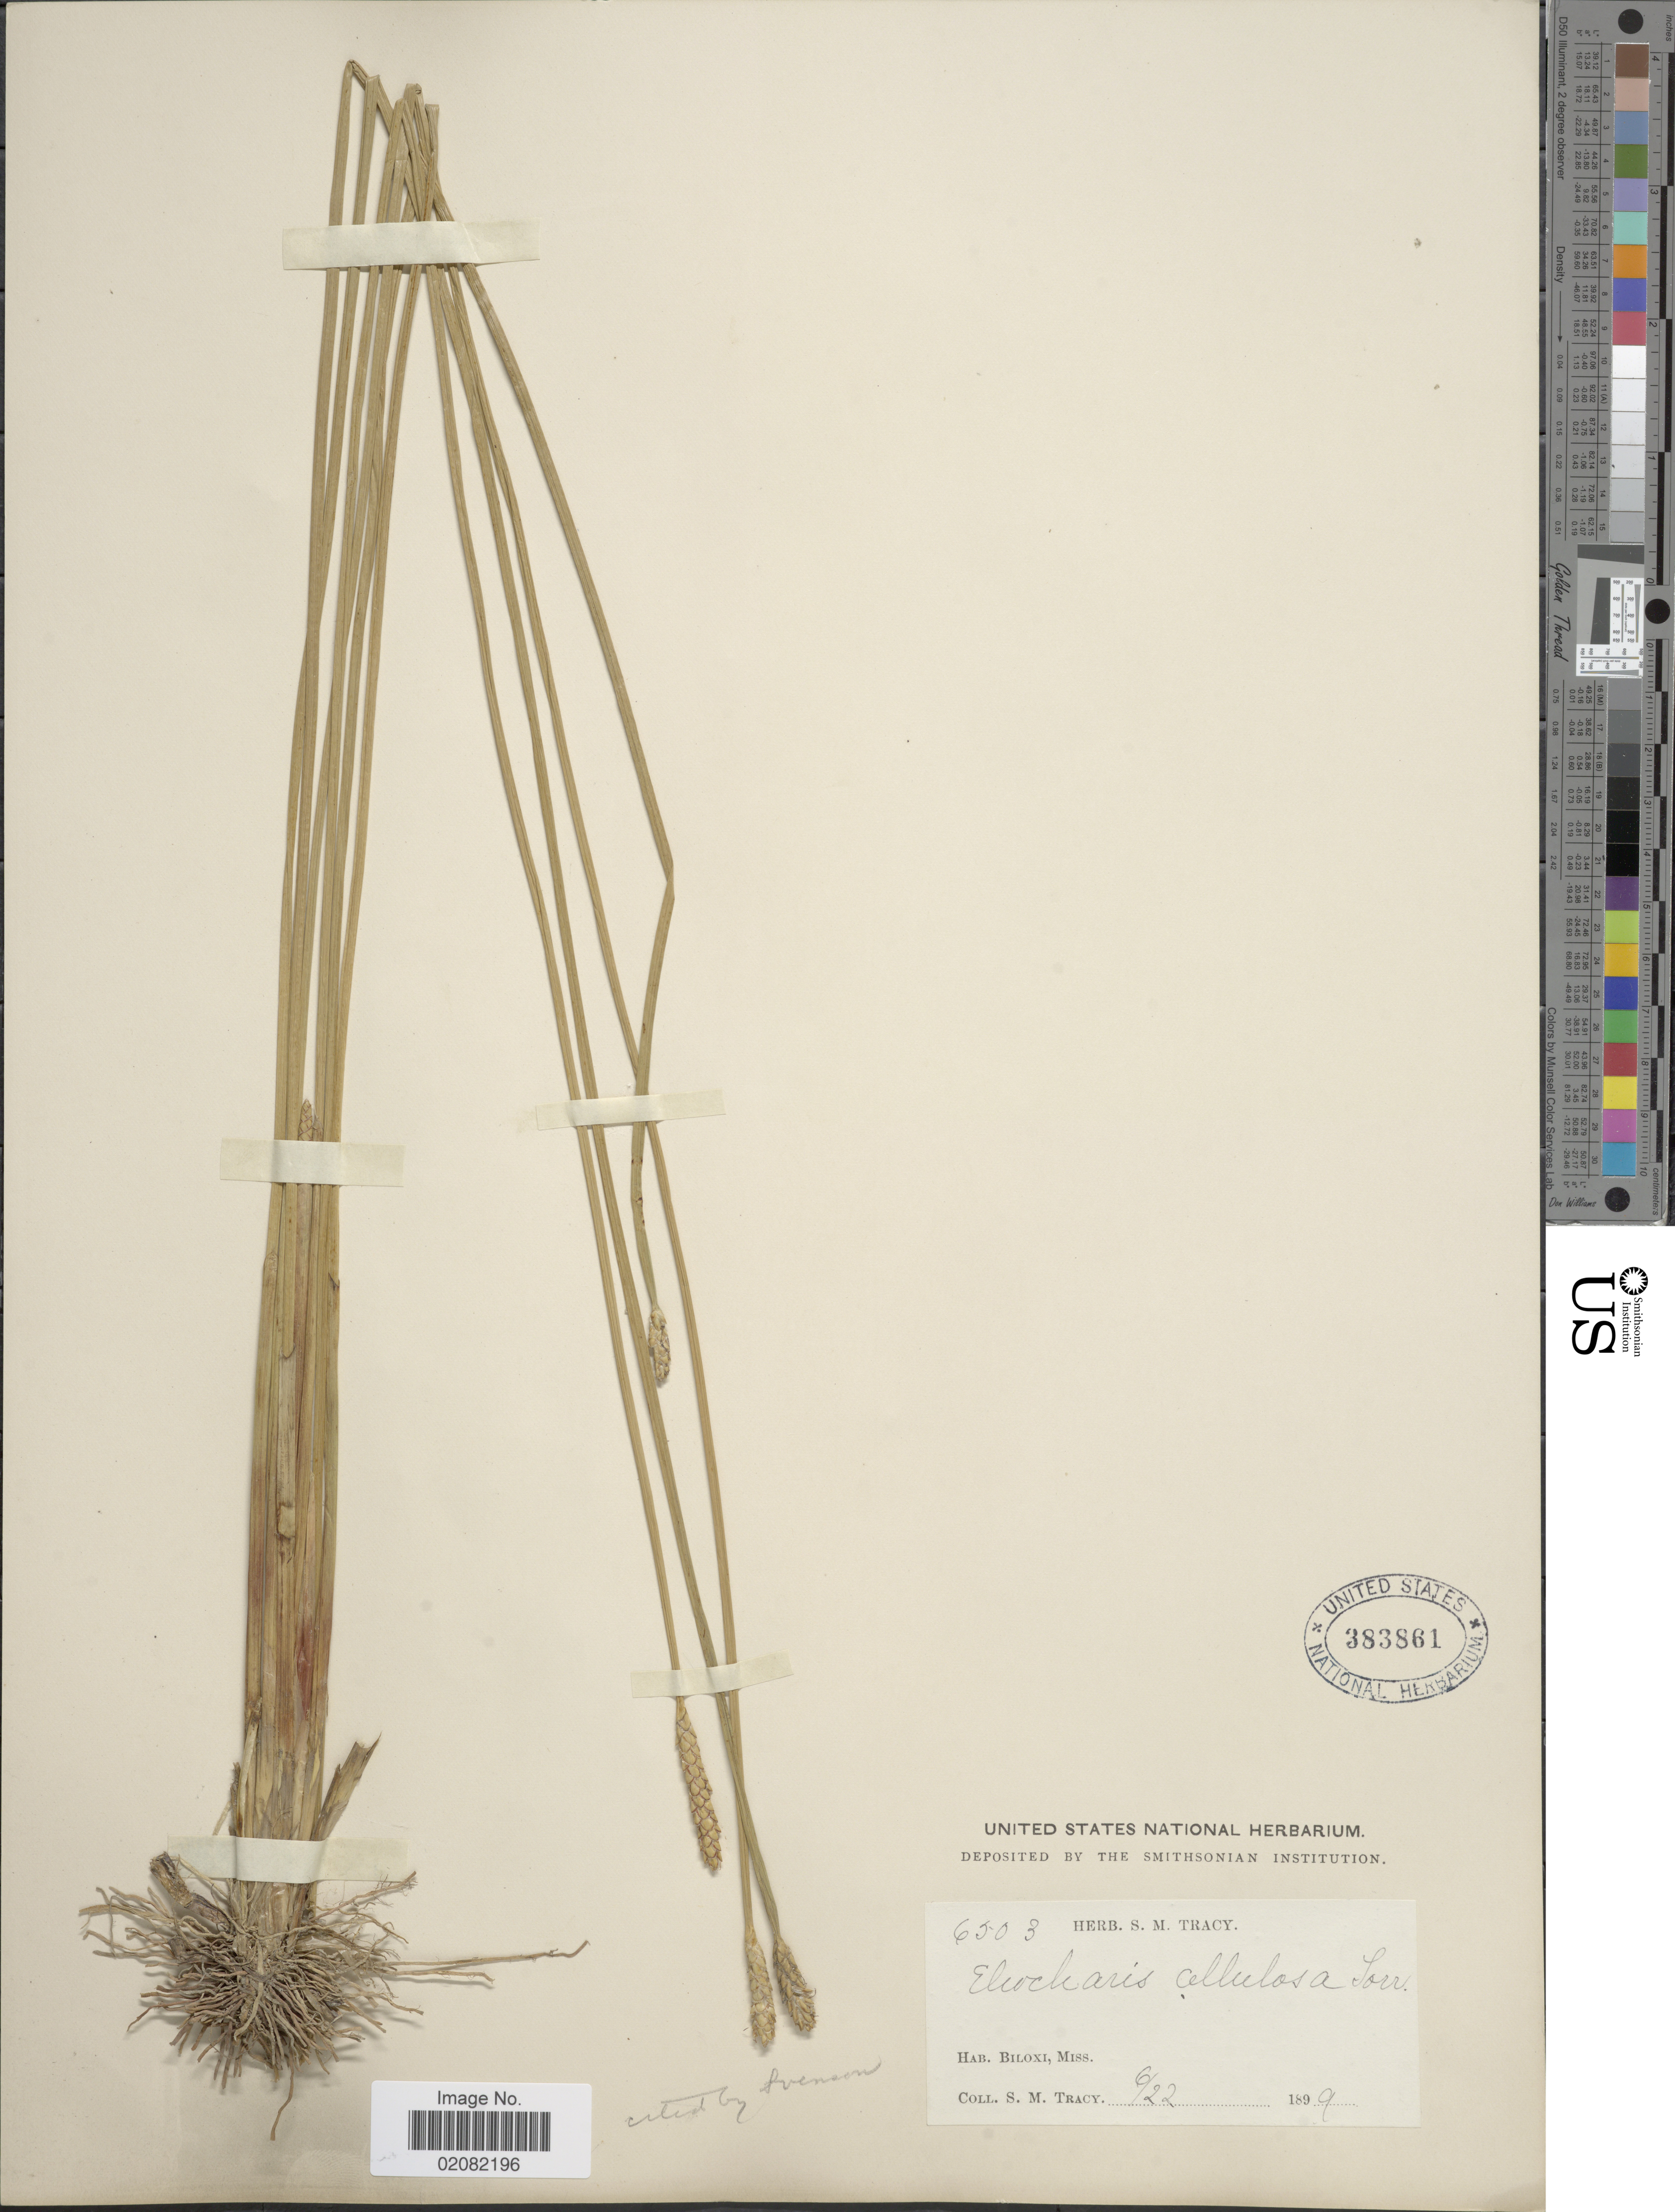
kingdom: Plantae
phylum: Tracheophyta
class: Liliopsida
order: Poales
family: Cyperaceae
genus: Eleocharis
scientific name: Eleocharis cellulosa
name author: Torr.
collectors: S. M. Tracy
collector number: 6503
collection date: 1899-06-22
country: United States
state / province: Mississippi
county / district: Harrison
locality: Biloxi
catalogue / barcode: US 383861